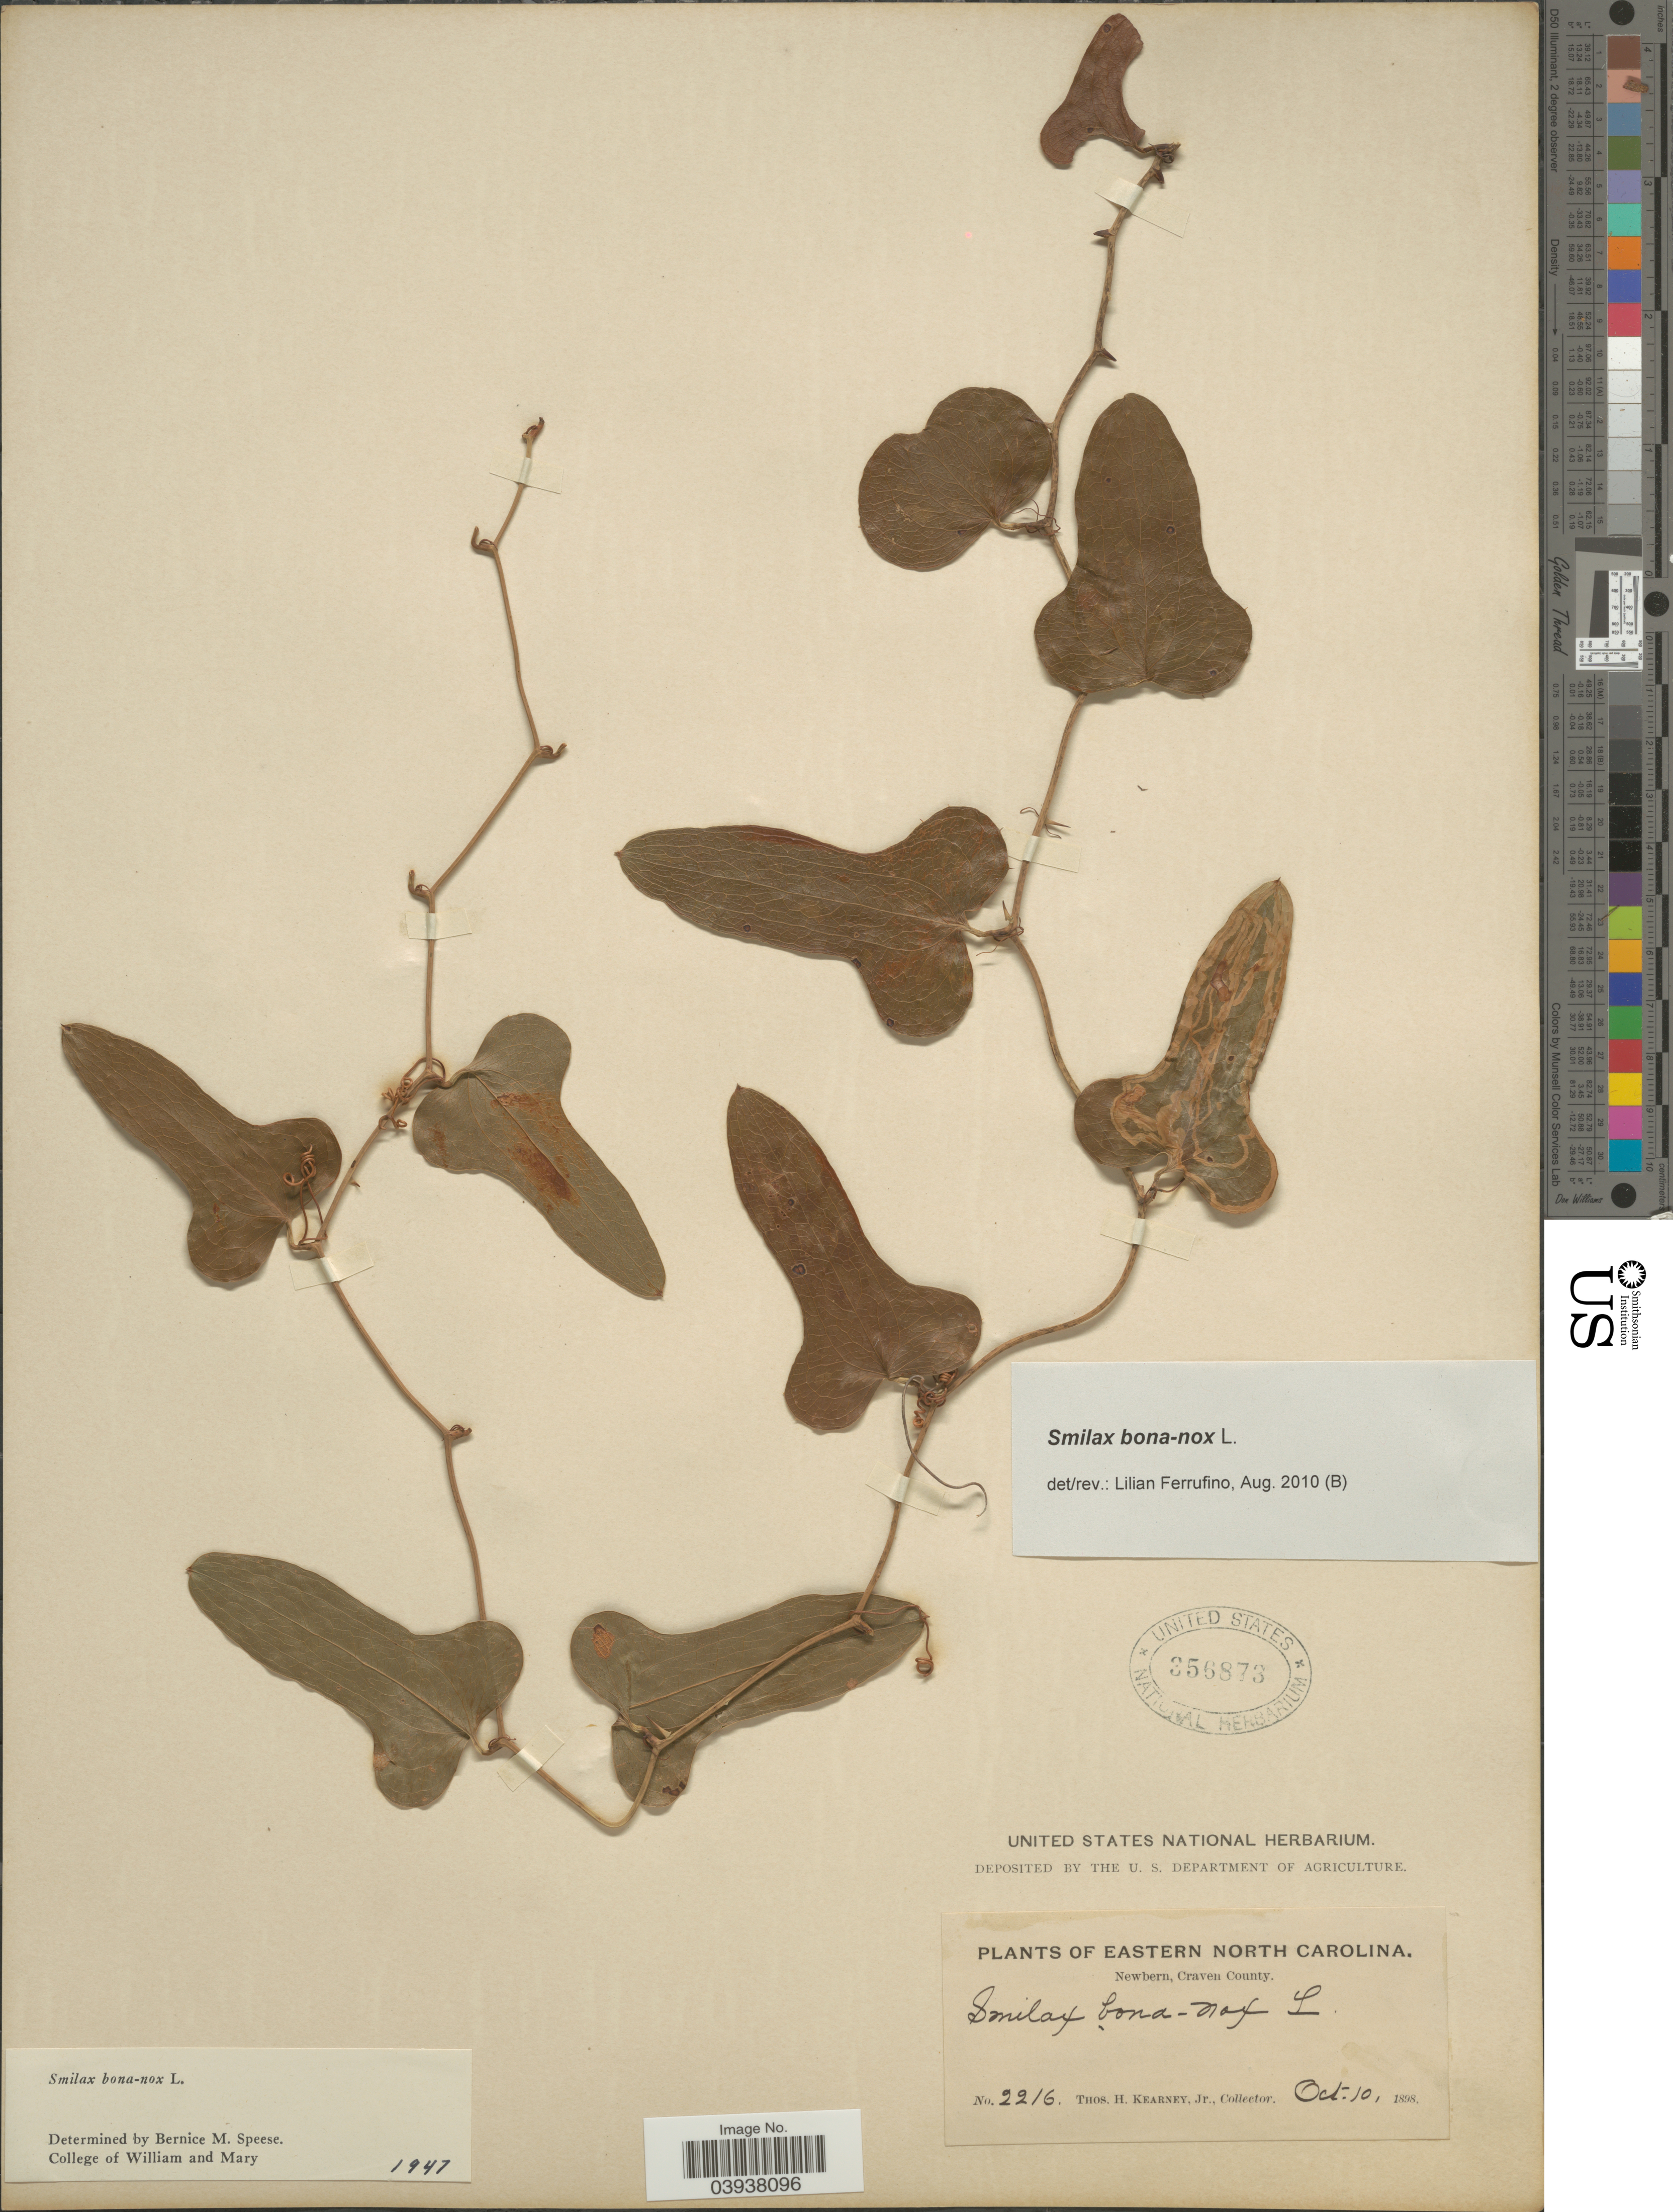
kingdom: Plantae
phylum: Tracheophyta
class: Liliopsida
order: Liliales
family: Smilacaceae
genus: Smilax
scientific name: Smilax bona-nox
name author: L.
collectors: T. H. Kearney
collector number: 2216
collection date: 1898-10-10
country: United States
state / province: North Carolina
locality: Eastern North Carolina. Newbern, Craven County.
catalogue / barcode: US 356873